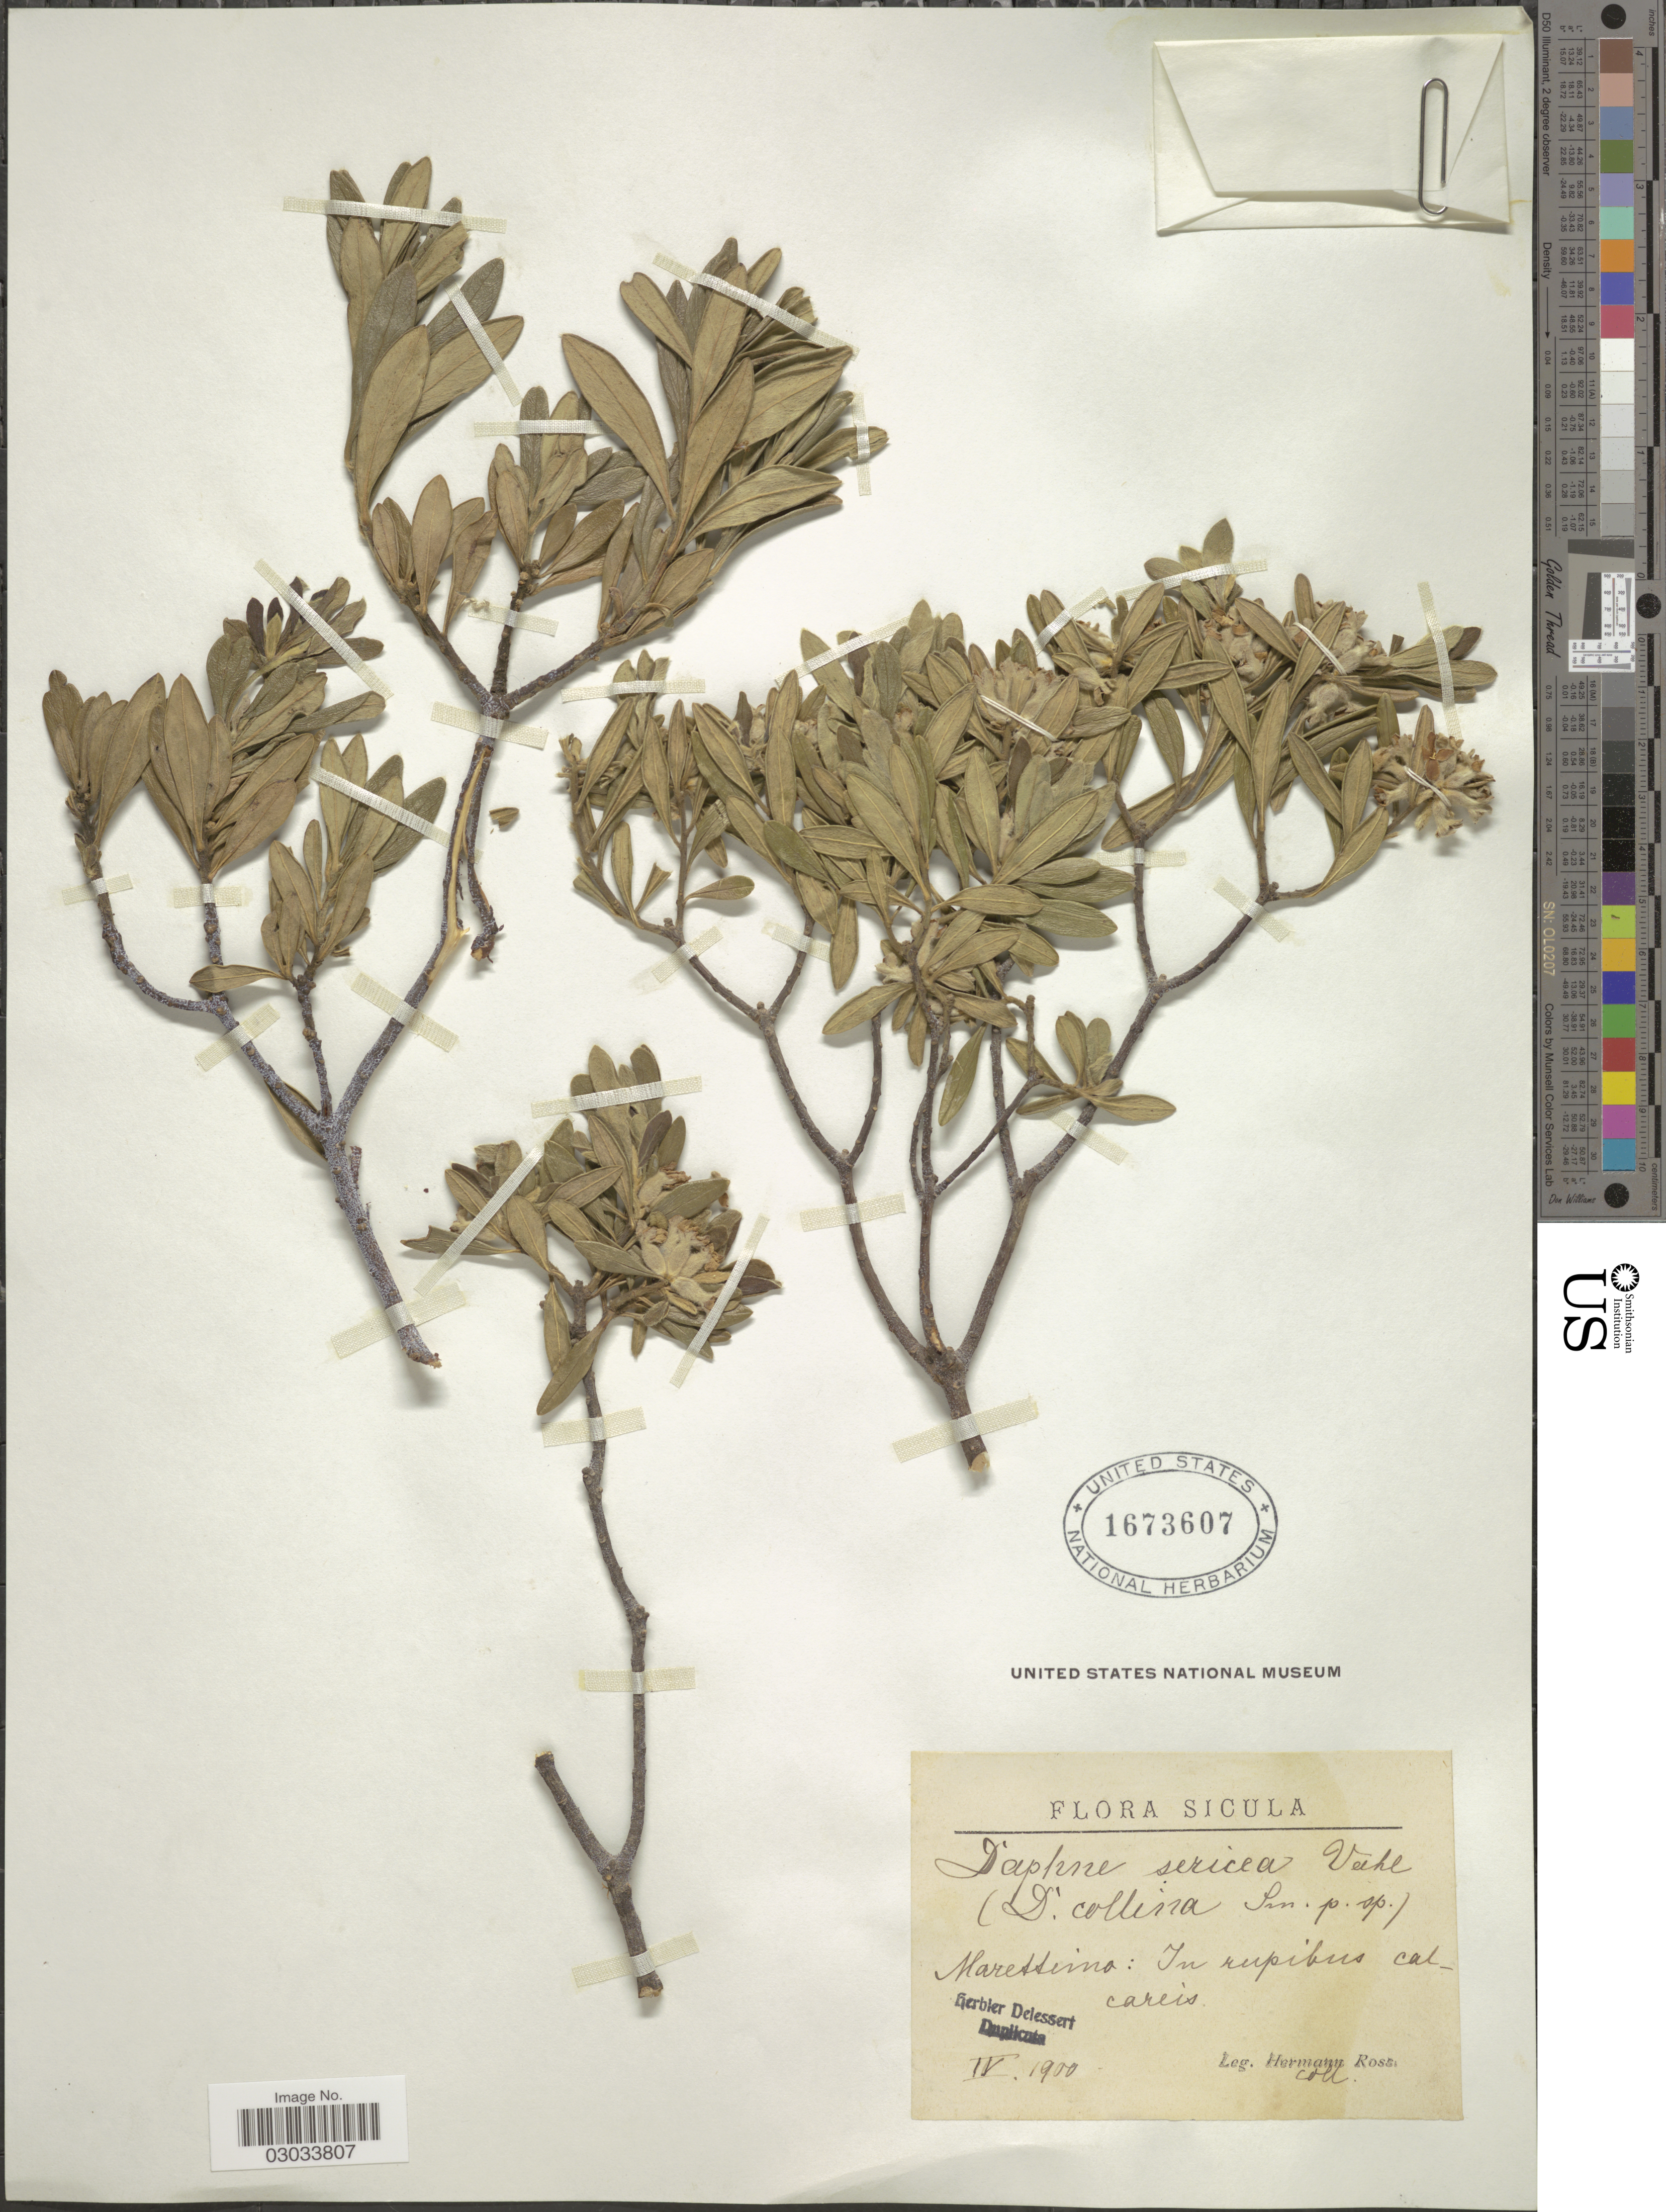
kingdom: Plantae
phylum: Tracheophyta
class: Magnoliopsida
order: Malvales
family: Thymelaeaceae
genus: Daphne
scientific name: Daphne sericea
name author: Vahl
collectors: H. Ross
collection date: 1900-04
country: Italy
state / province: Siciliana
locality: Sicula. Marettimo: In rupibus calcareis.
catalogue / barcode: US 1673607